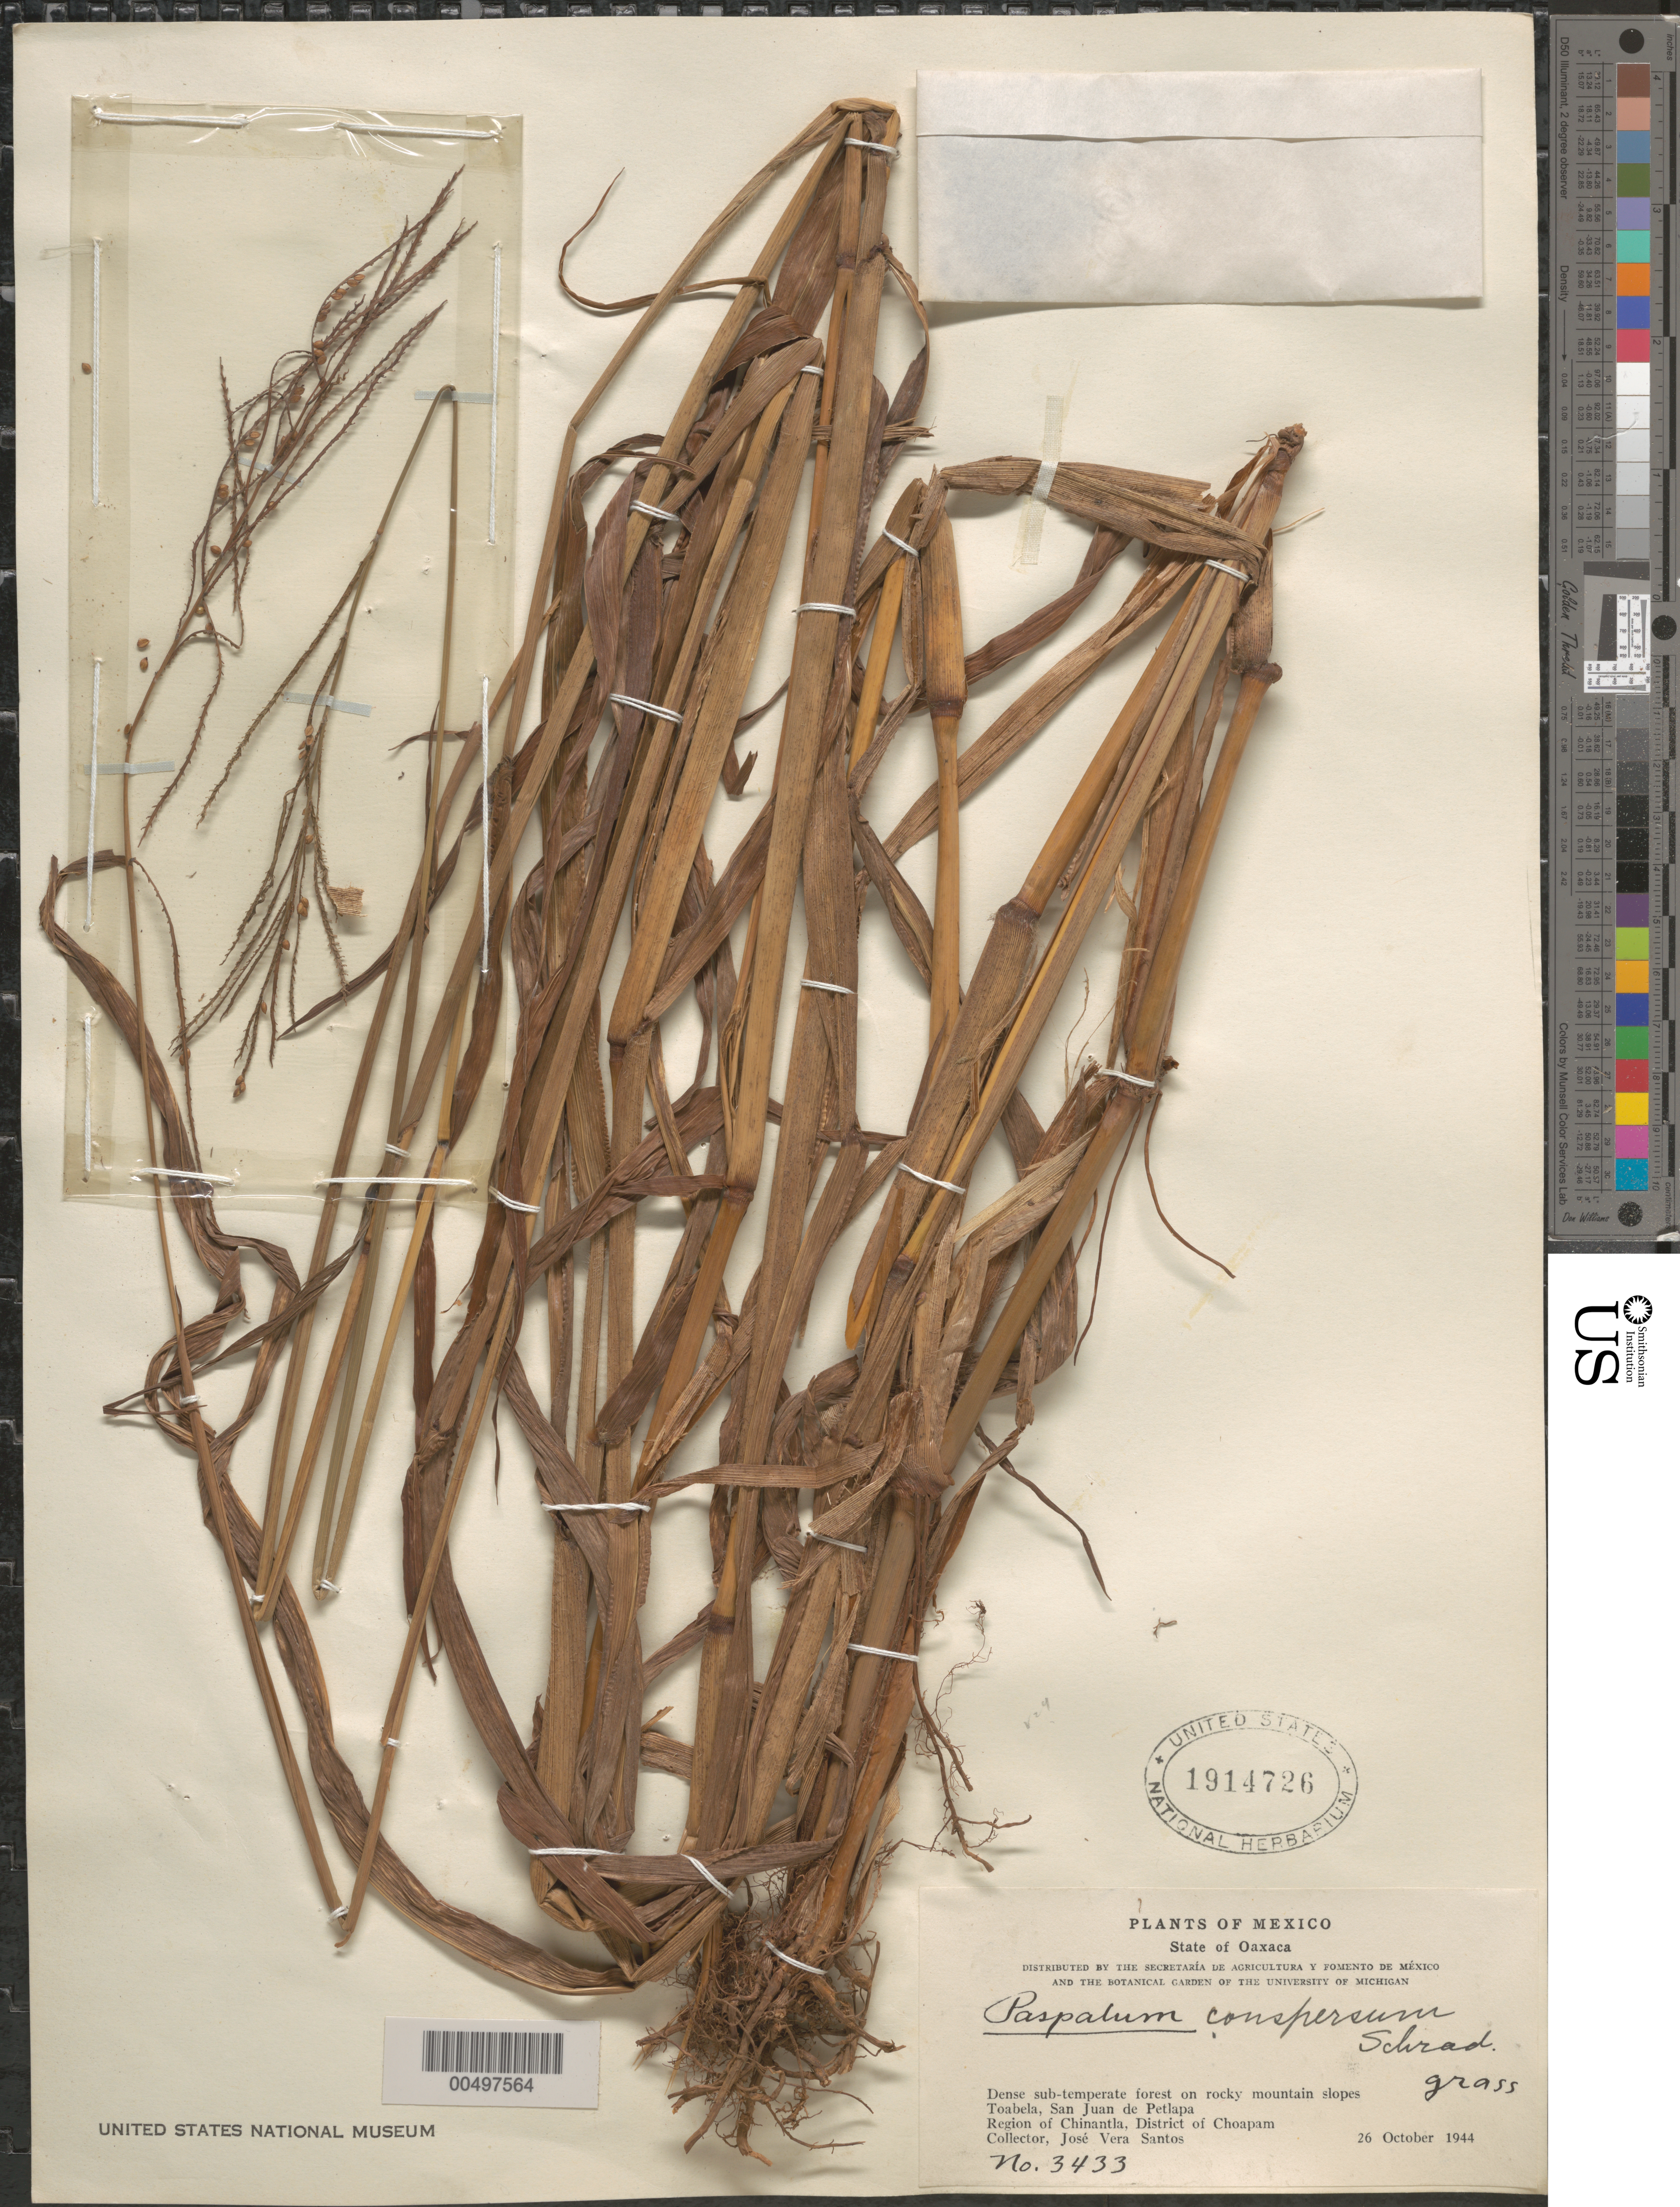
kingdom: Plantae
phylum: Tracheophyta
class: Liliopsida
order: Poales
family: Poaceae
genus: Paspalum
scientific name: Paspalum conspersum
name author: Schrad. ex Schult. in Roem. & Schult.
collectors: J. V. Santos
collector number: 3433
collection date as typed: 26 Oct 1944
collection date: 1944-10-26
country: Mexico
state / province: Oaxaca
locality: Toabela, San Juan de Petlapa, Region of Chinantla, Dist of Choapam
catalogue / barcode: US 1914726